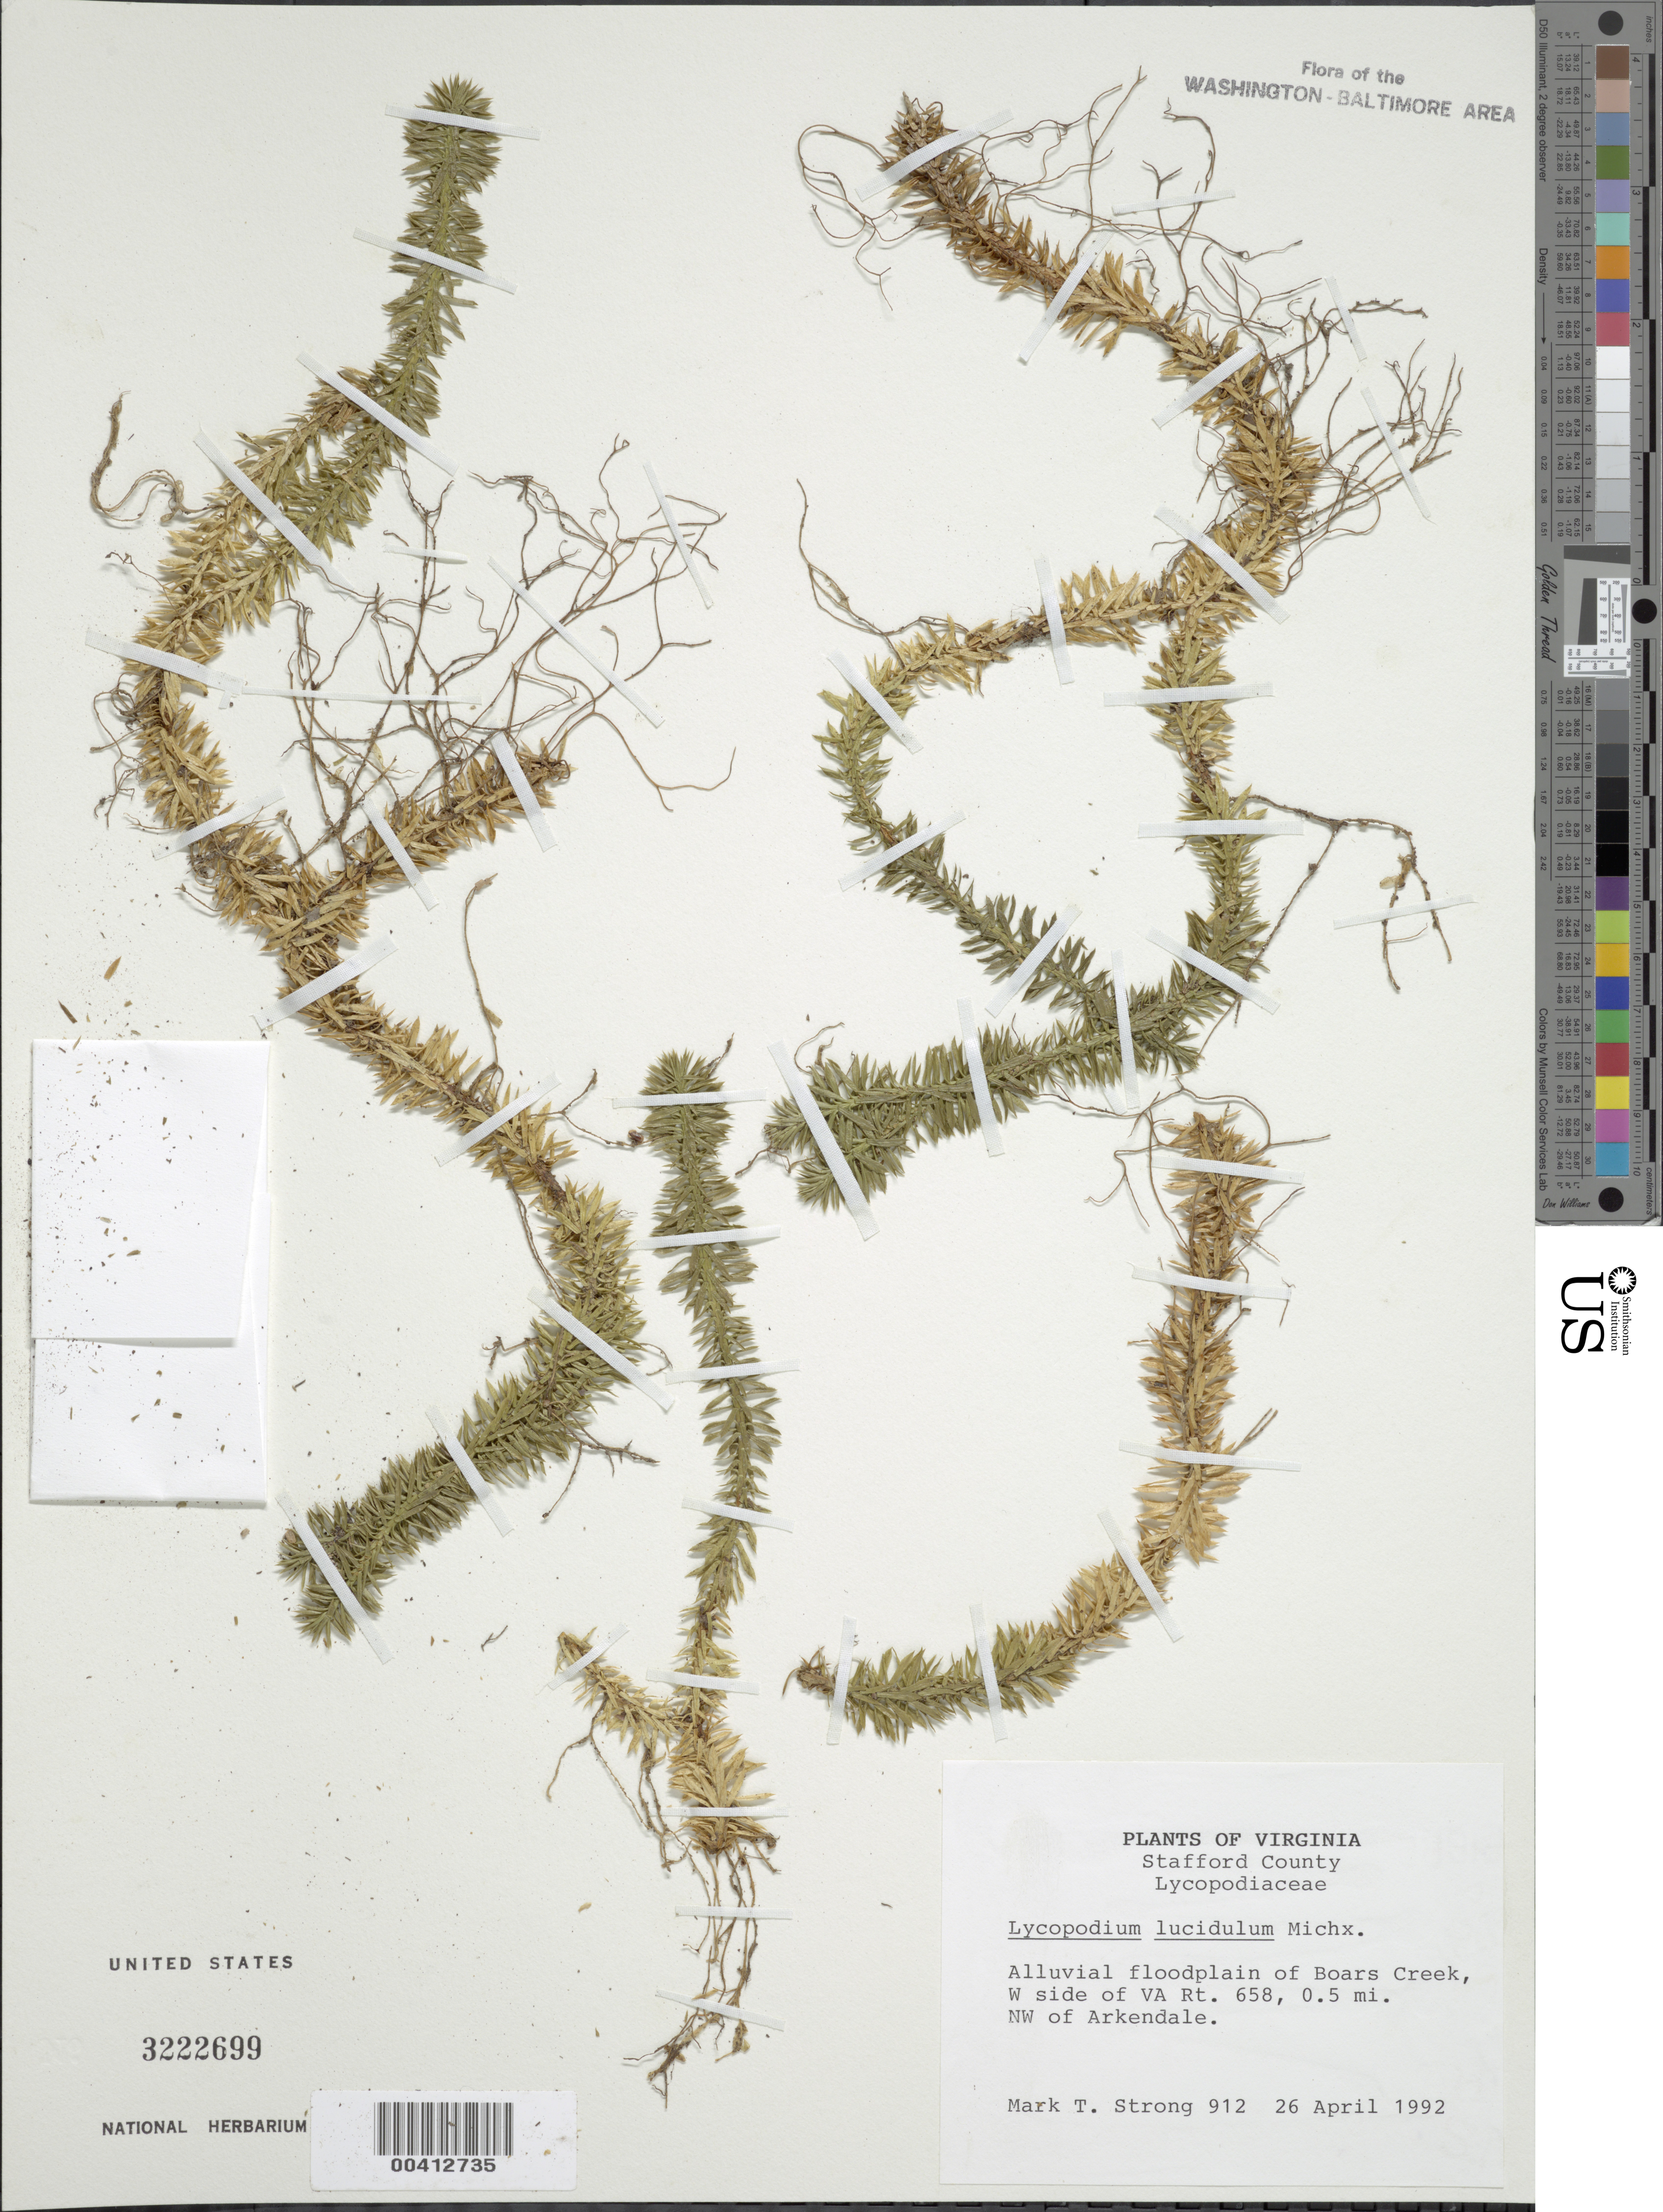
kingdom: Plantae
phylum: Tracheophyta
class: Lycopodiopsida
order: Lycopodiales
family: Lycopodiaceae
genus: Huperzia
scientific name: Huperzia lucidula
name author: (Michx.) Trevis.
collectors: M. T. Strong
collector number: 912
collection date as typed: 26 Apr 1992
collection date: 1992-04-26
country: United States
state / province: Virginia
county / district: Stafford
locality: NW of Arkendale, Boars Creek, W of Va Rt 658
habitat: Sandy gravelly soil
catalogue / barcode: US 3222699